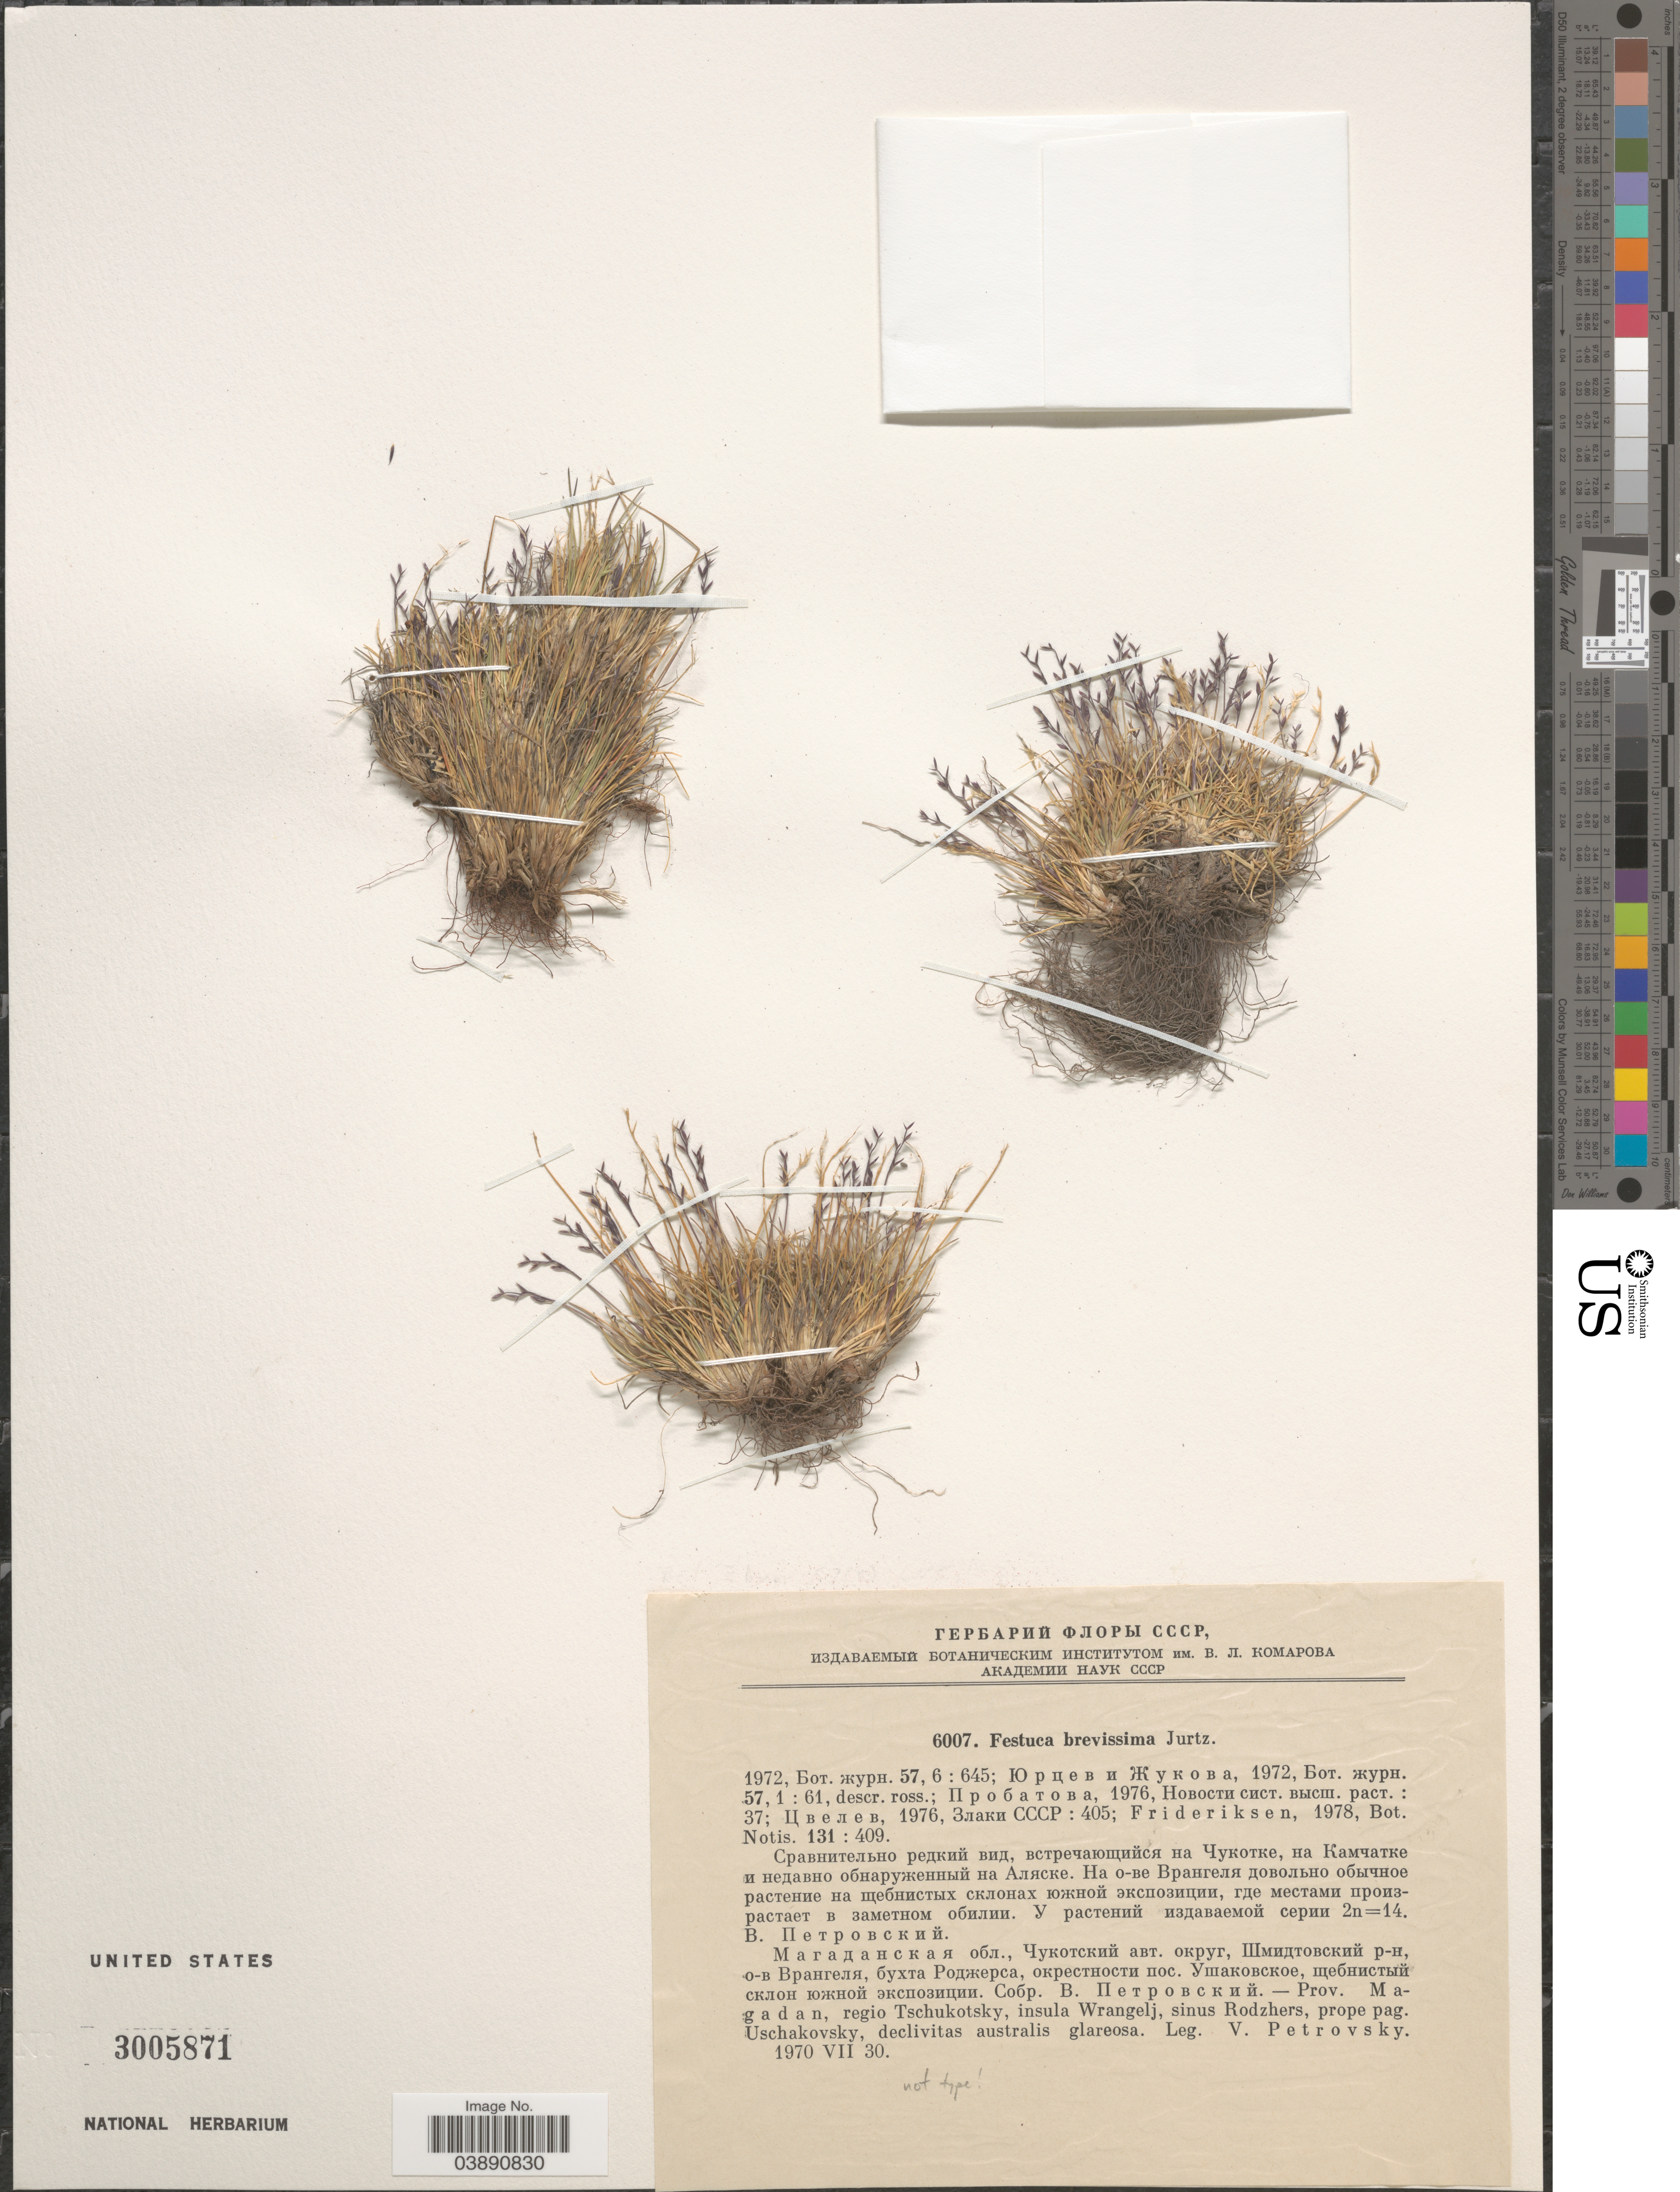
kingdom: Plantae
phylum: Tracheophyta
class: Liliopsida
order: Poales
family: Poaceae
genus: Festuca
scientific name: Festuca brevissima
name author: Jurtzev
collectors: V. Petrovsky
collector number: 6007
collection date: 1970-07-30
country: Russian Federation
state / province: Magadan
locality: Regio Tschukotsky, insula Wrangelj, sinus Rodzhers, prope pag. Uschakovsky, declivitas australis glareosa.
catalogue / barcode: US 3005871